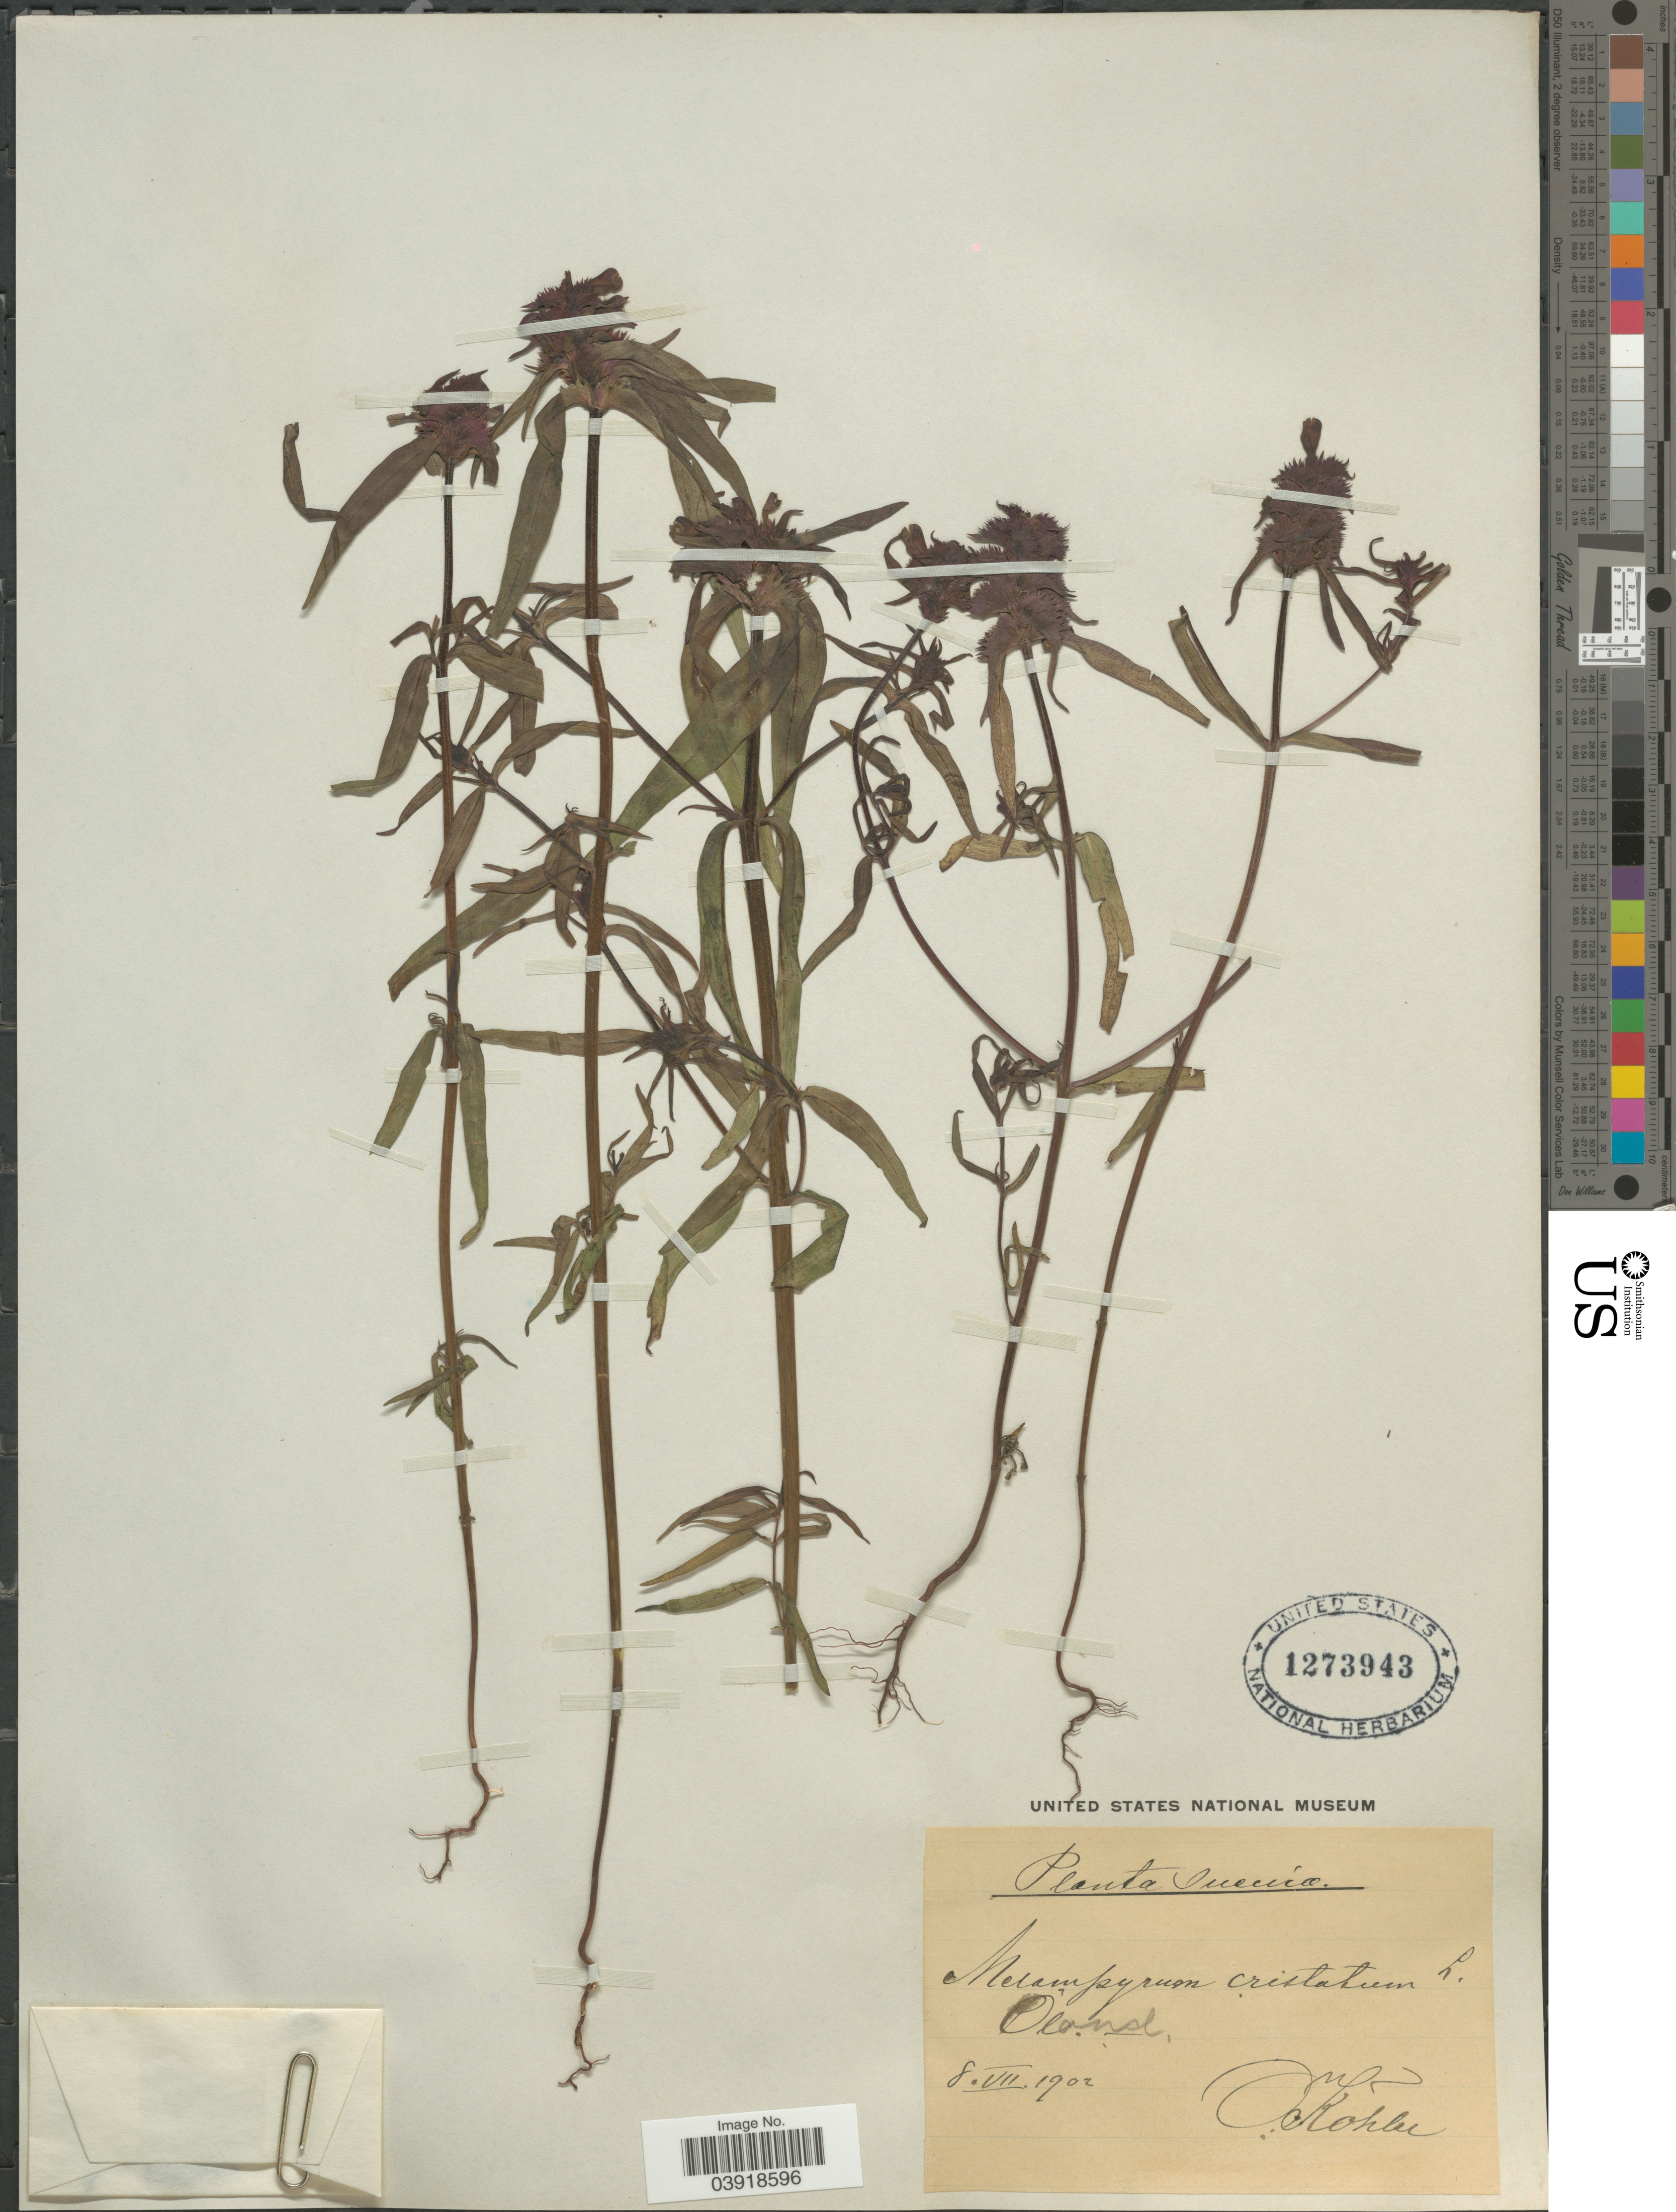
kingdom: Plantae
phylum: Tracheophyta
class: Magnoliopsida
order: Lamiales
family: Orobanchaceae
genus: Melampyrum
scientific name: Melampyrum cristatum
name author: Hablitz ex Steud.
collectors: O. Köhler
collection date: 1902-07-08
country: Sweden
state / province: Kalmar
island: Oland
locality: Suecica. Oland.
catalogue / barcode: US 1273943